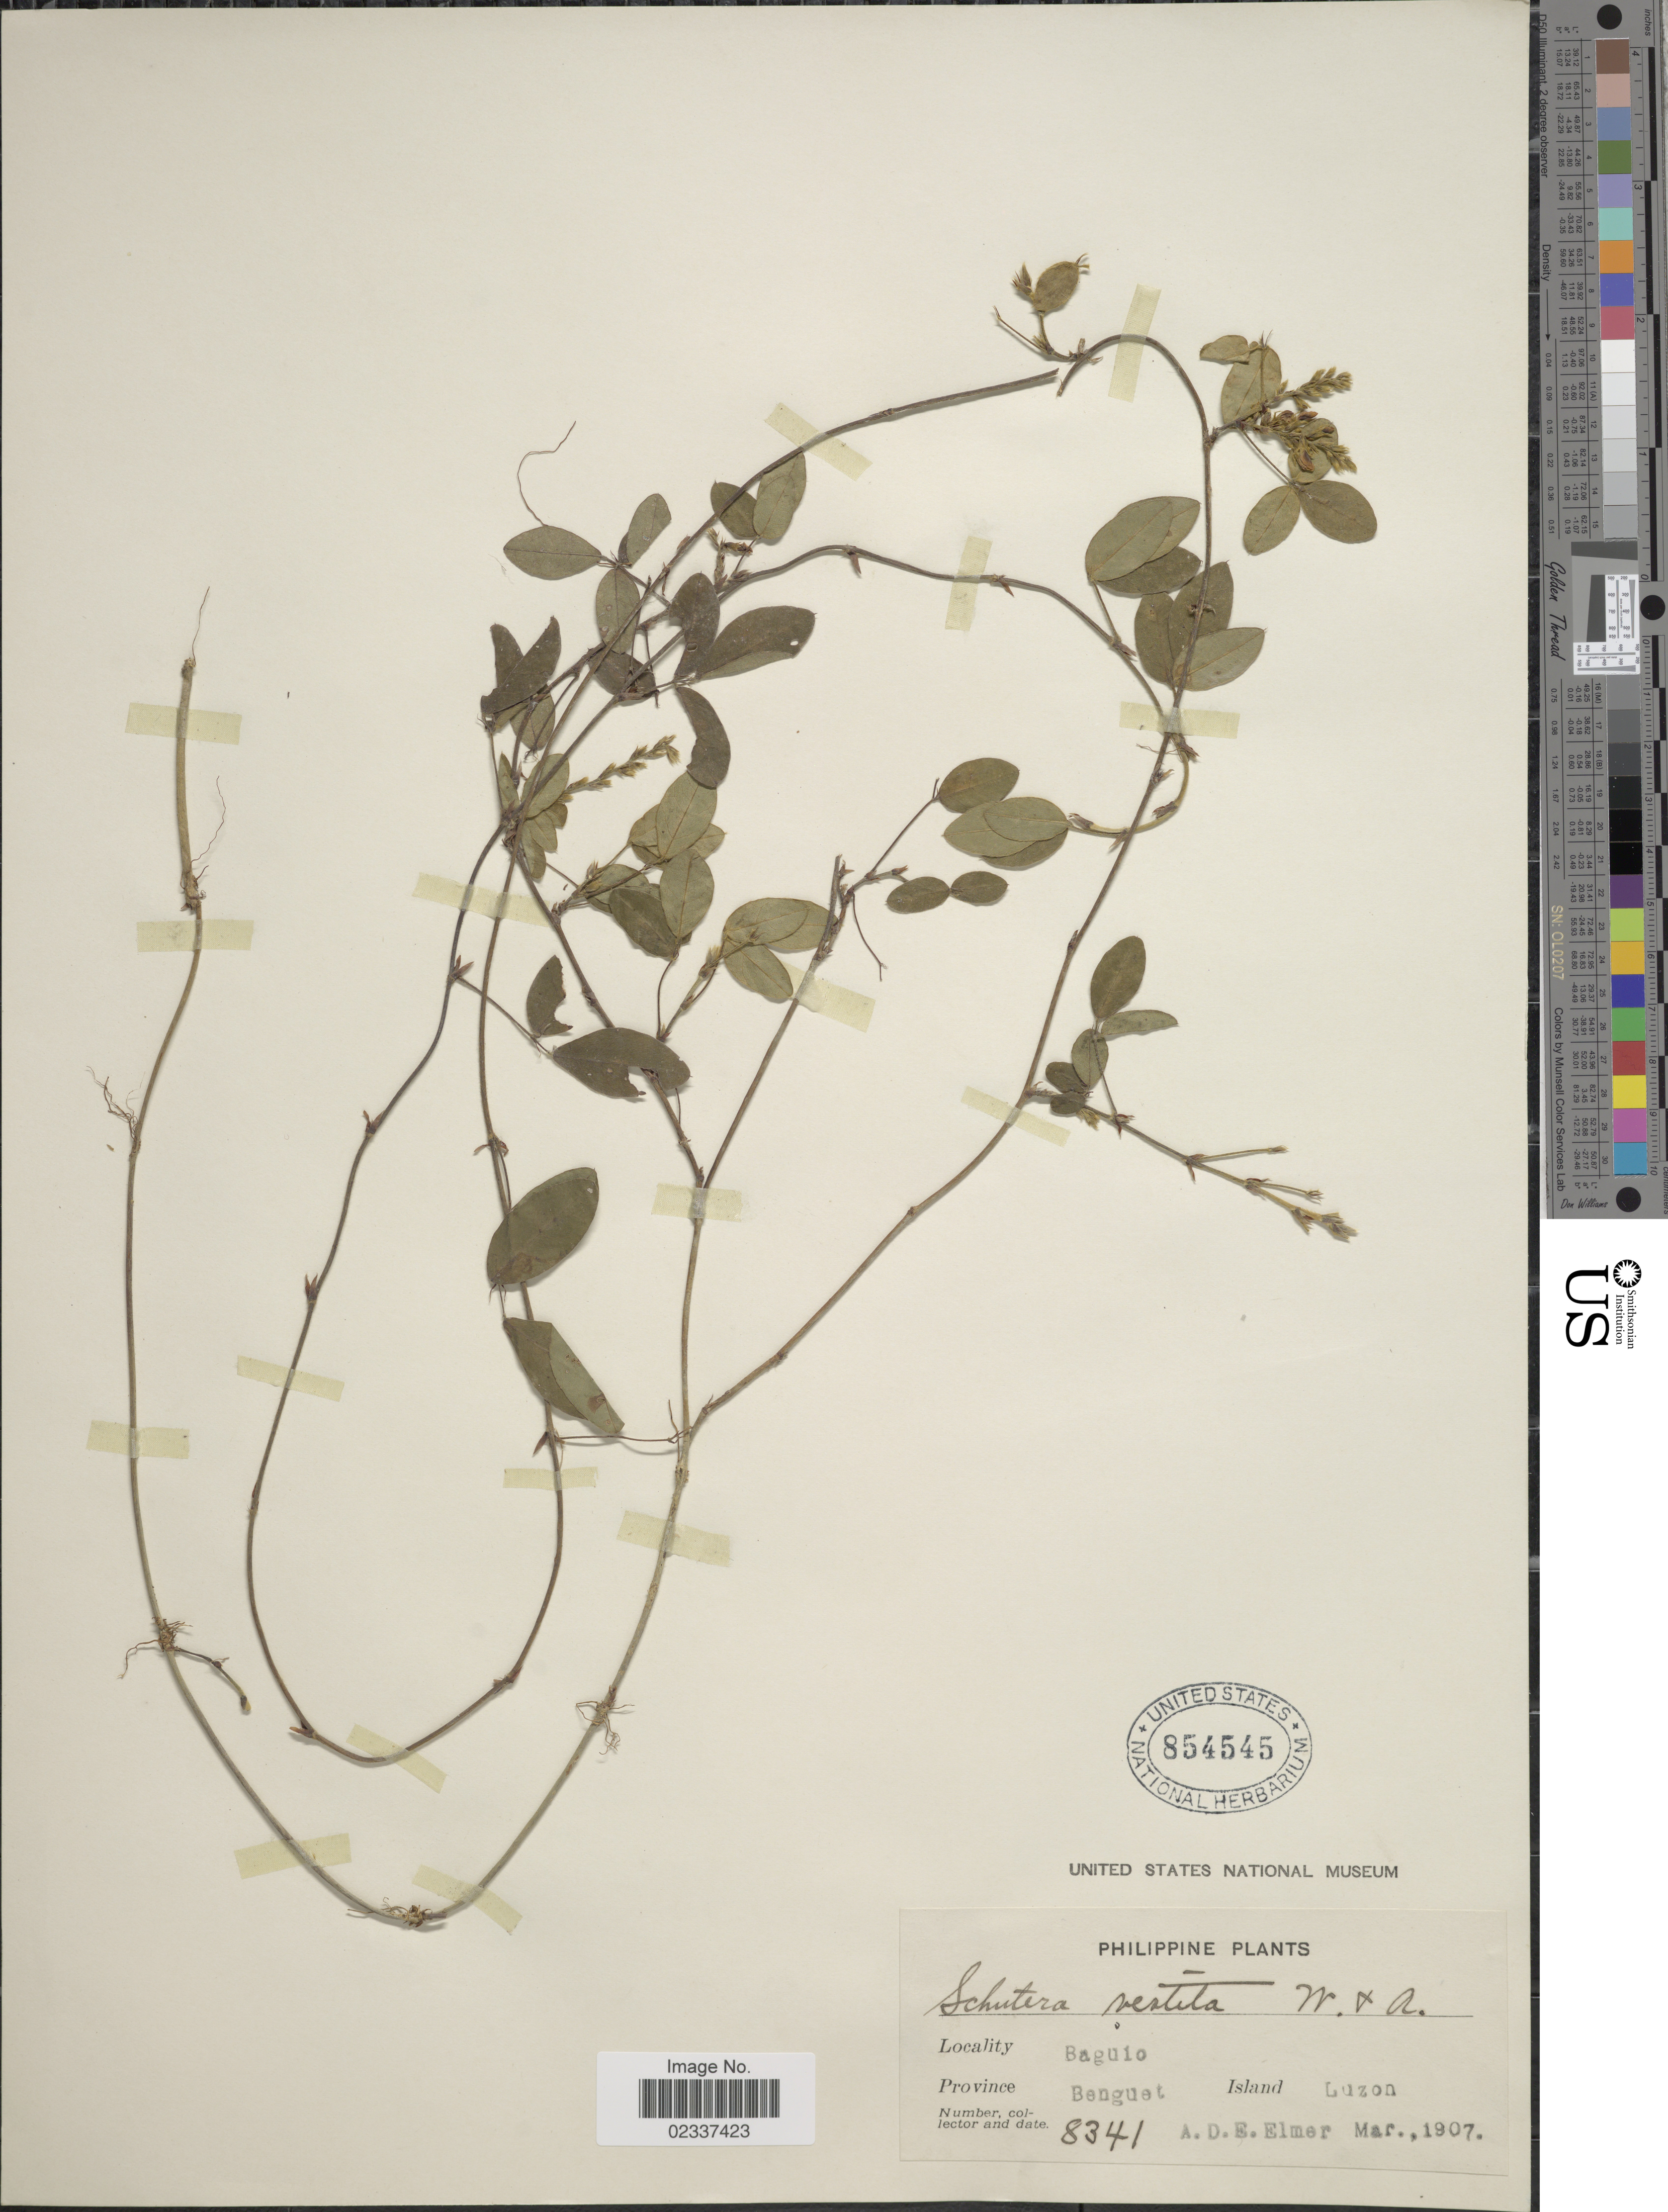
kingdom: Plantae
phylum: Tracheophyta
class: Magnoliopsida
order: Fabales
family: Fabaceae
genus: Shuteria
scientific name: Shuteria vestita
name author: Wight & Arn.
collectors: A. D. E. Elmer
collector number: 8341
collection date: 1907-03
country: Philippines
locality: Baguio, Province Benguet, Island Luzon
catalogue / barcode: US 854545